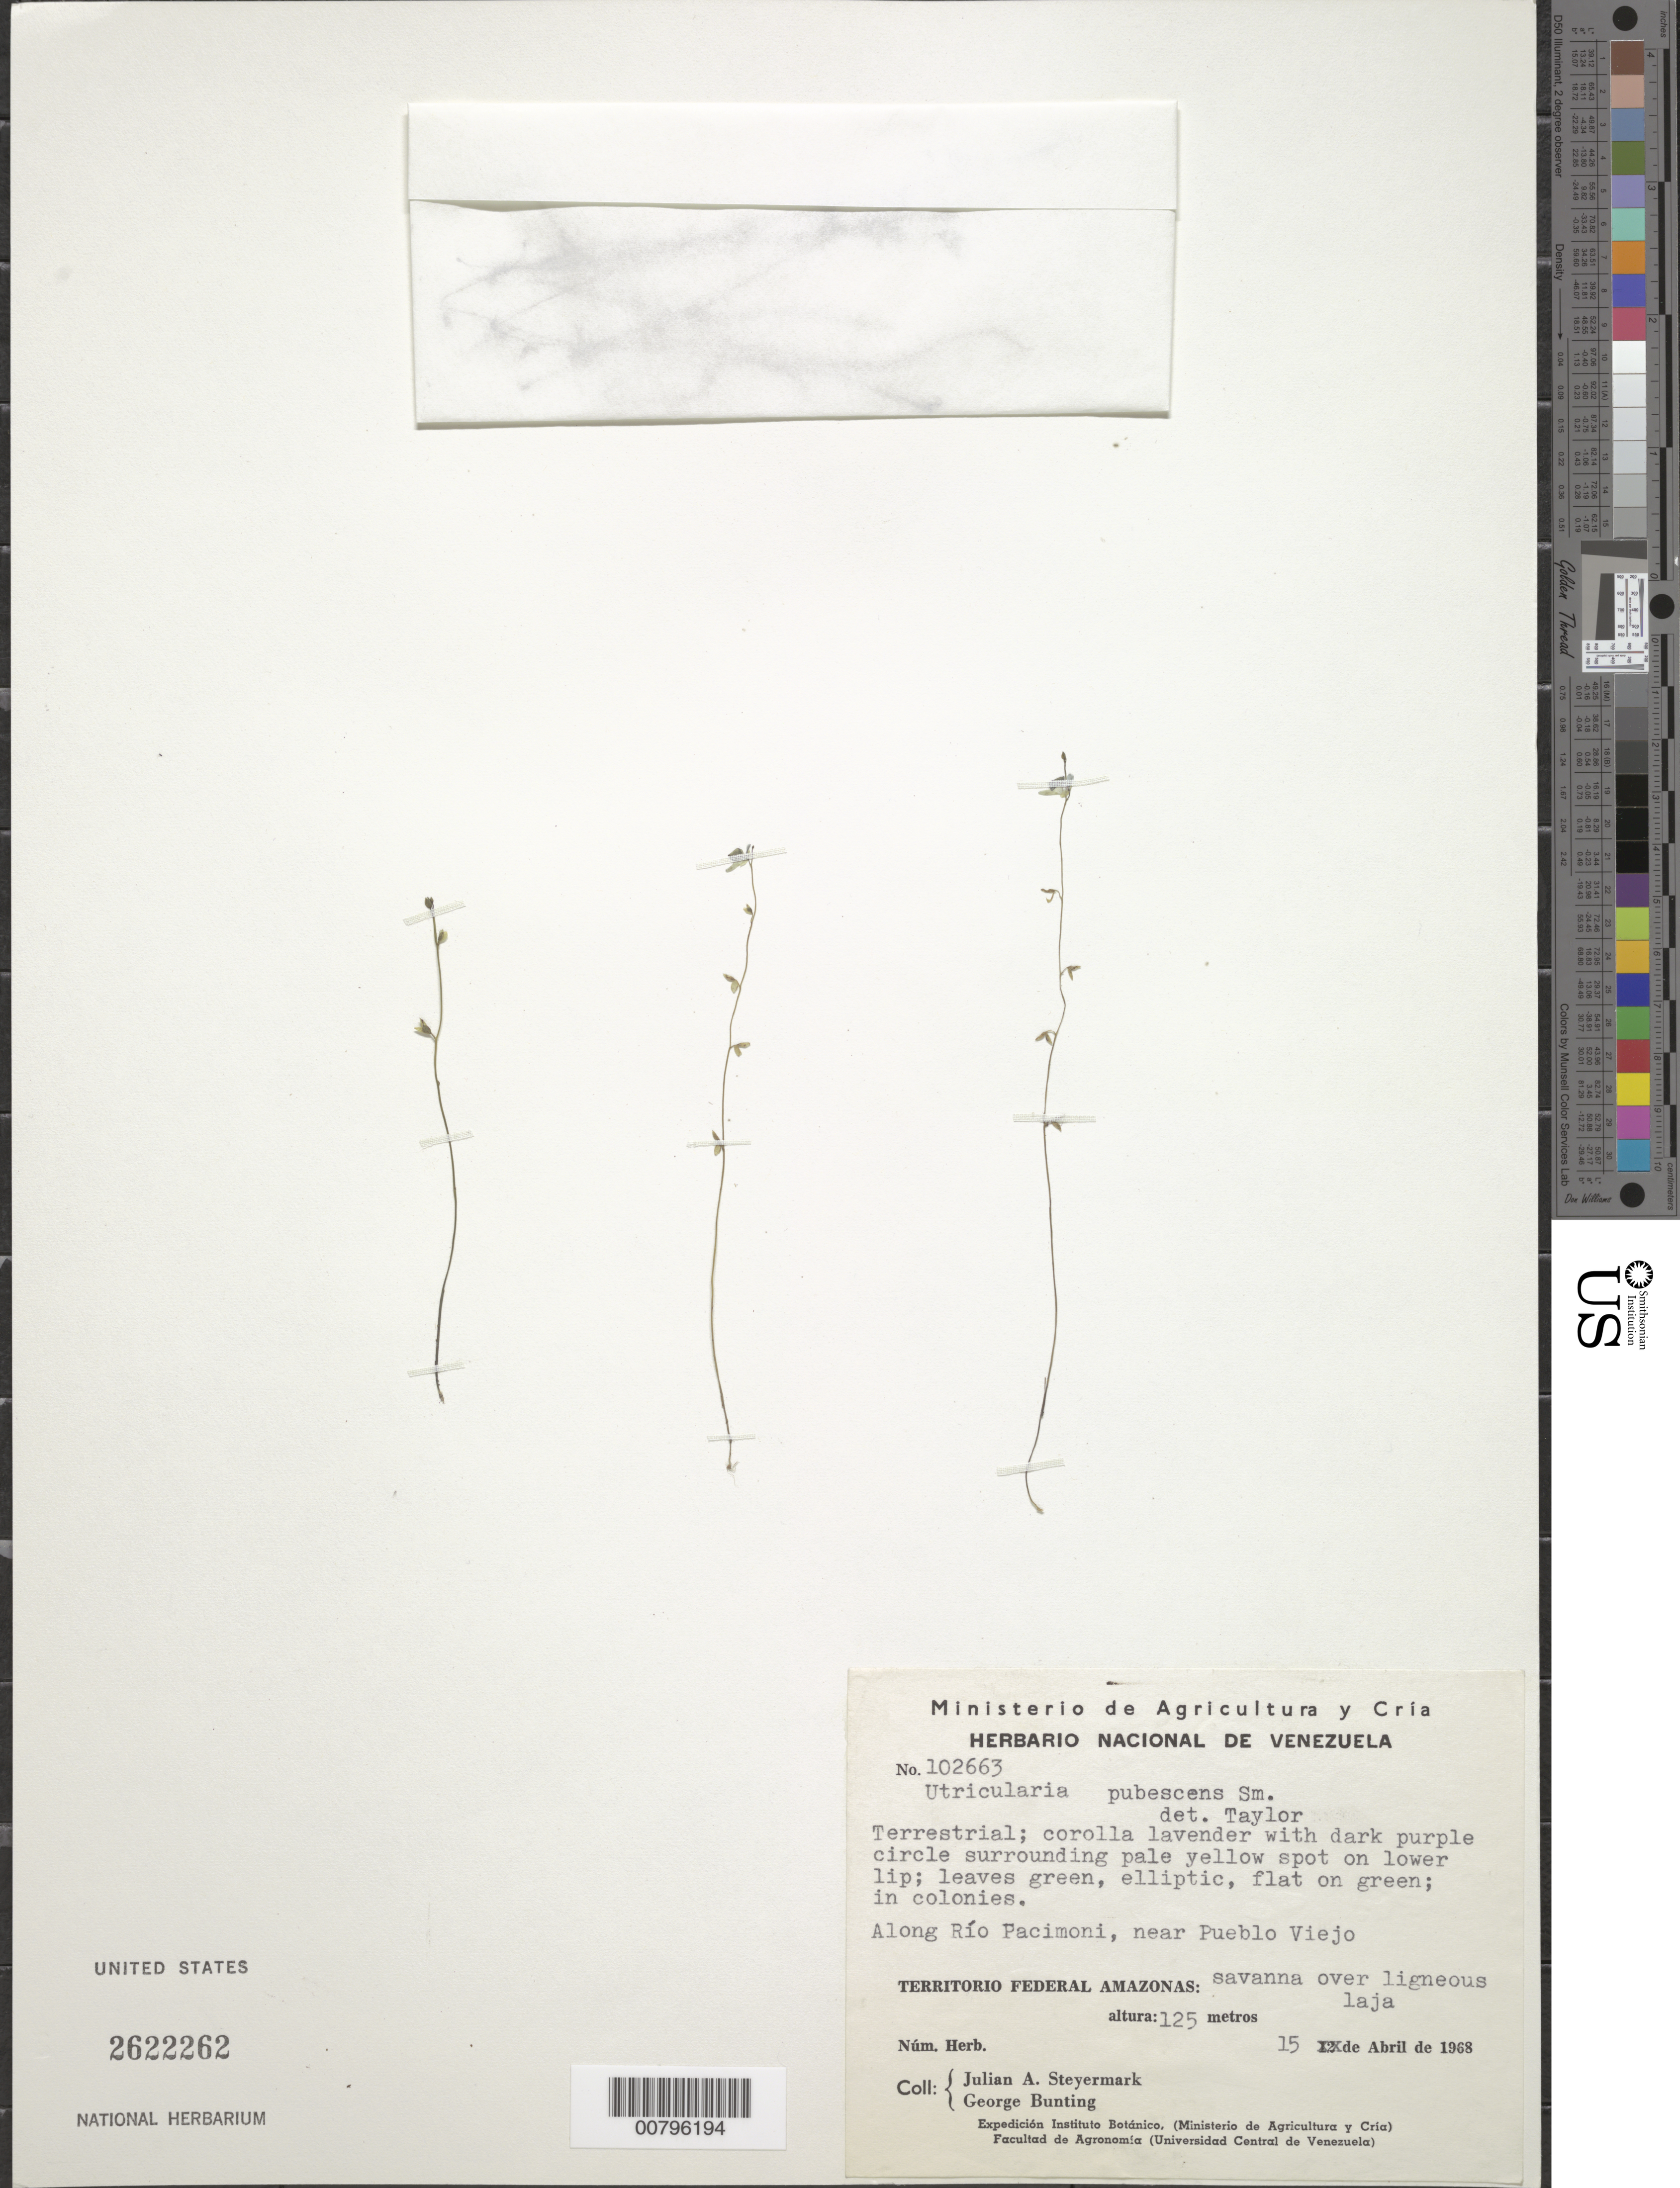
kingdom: Plantae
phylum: Tracheophyta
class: Magnoliopsida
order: Lamiales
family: Lentibulariaceae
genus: Utricularia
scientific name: Utricularia pubescens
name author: Sm.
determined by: Taylor, P.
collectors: J. Steyermark & G. S. Bunting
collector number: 102663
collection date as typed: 15-Apr-70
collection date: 1970-04-15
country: Venezuela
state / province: Amazonas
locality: Rio Pacimoni, near Pueblo Viejo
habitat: Savanna over ligneous laja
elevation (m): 125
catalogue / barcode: US 2622262